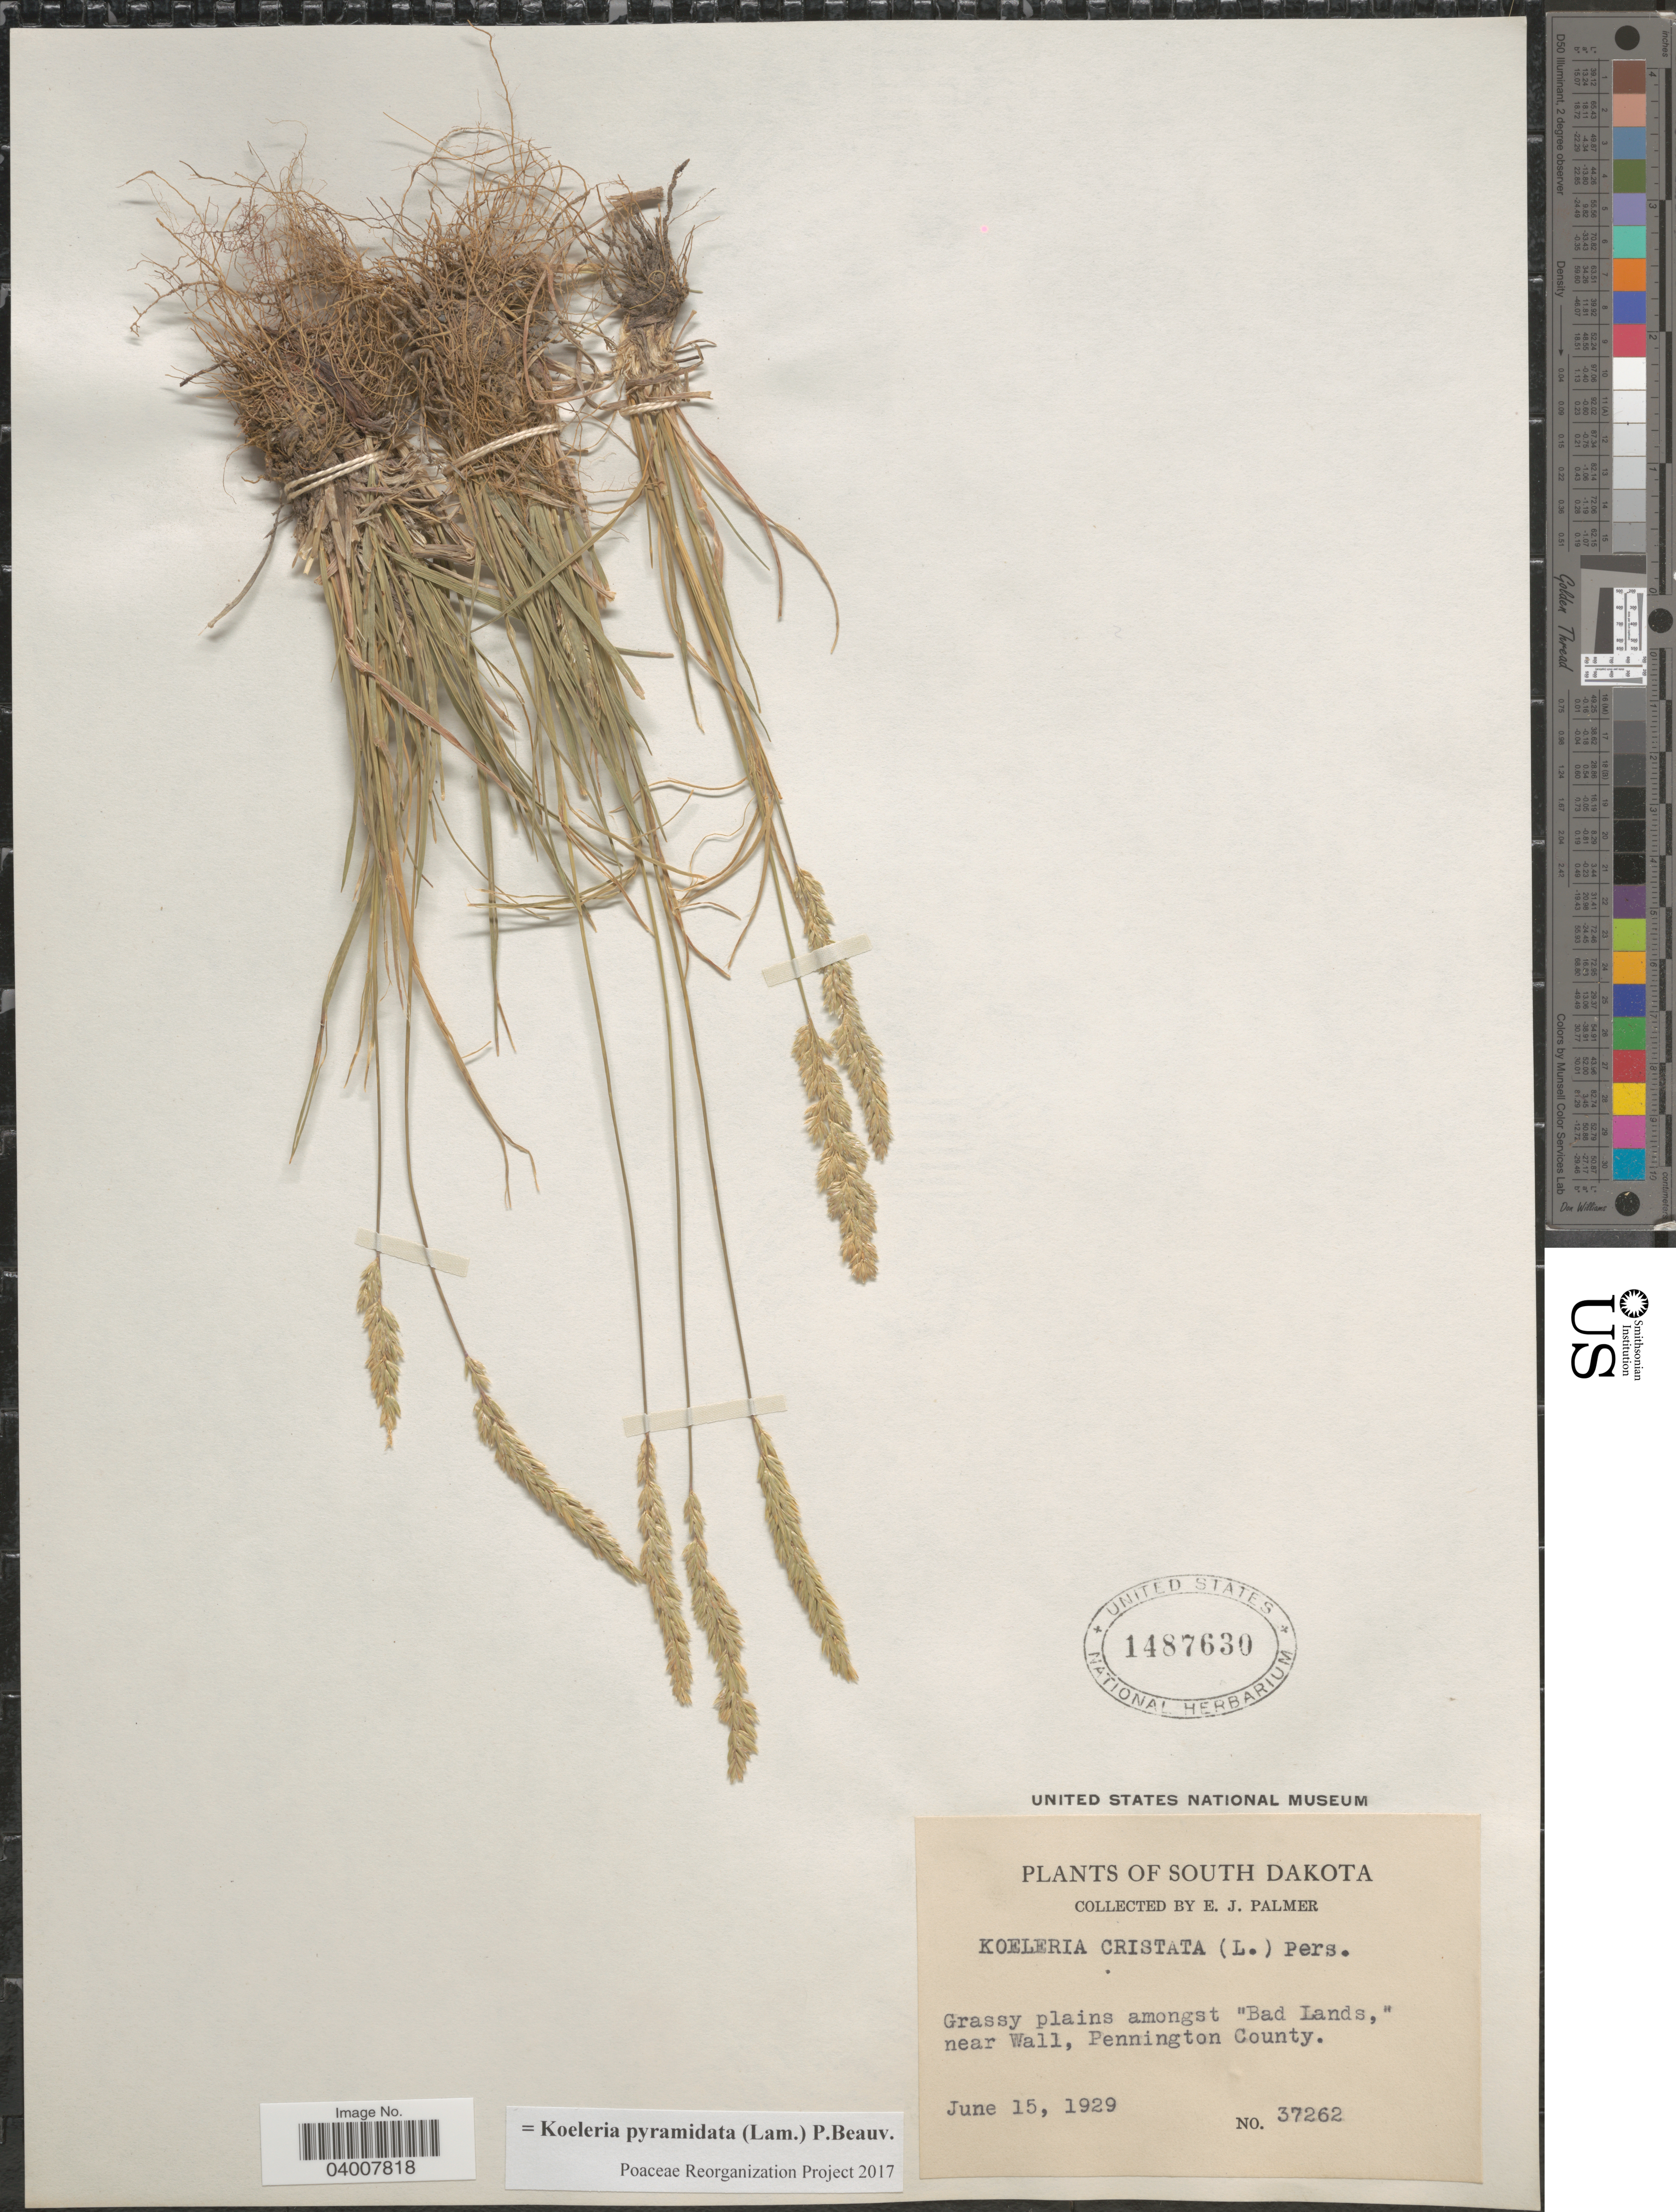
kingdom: Plantae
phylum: Tracheophyta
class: Liliopsida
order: Poales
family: Poaceae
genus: Koeleria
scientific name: Koeleria pyramidata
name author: (Lam.) P. Beauv.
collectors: E. J. Palmer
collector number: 37262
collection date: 1929-06-15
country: United States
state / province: South Dakota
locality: Grassy plains amongst "Bad Lands," near Wall, Pennington County.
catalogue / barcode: US 1487630